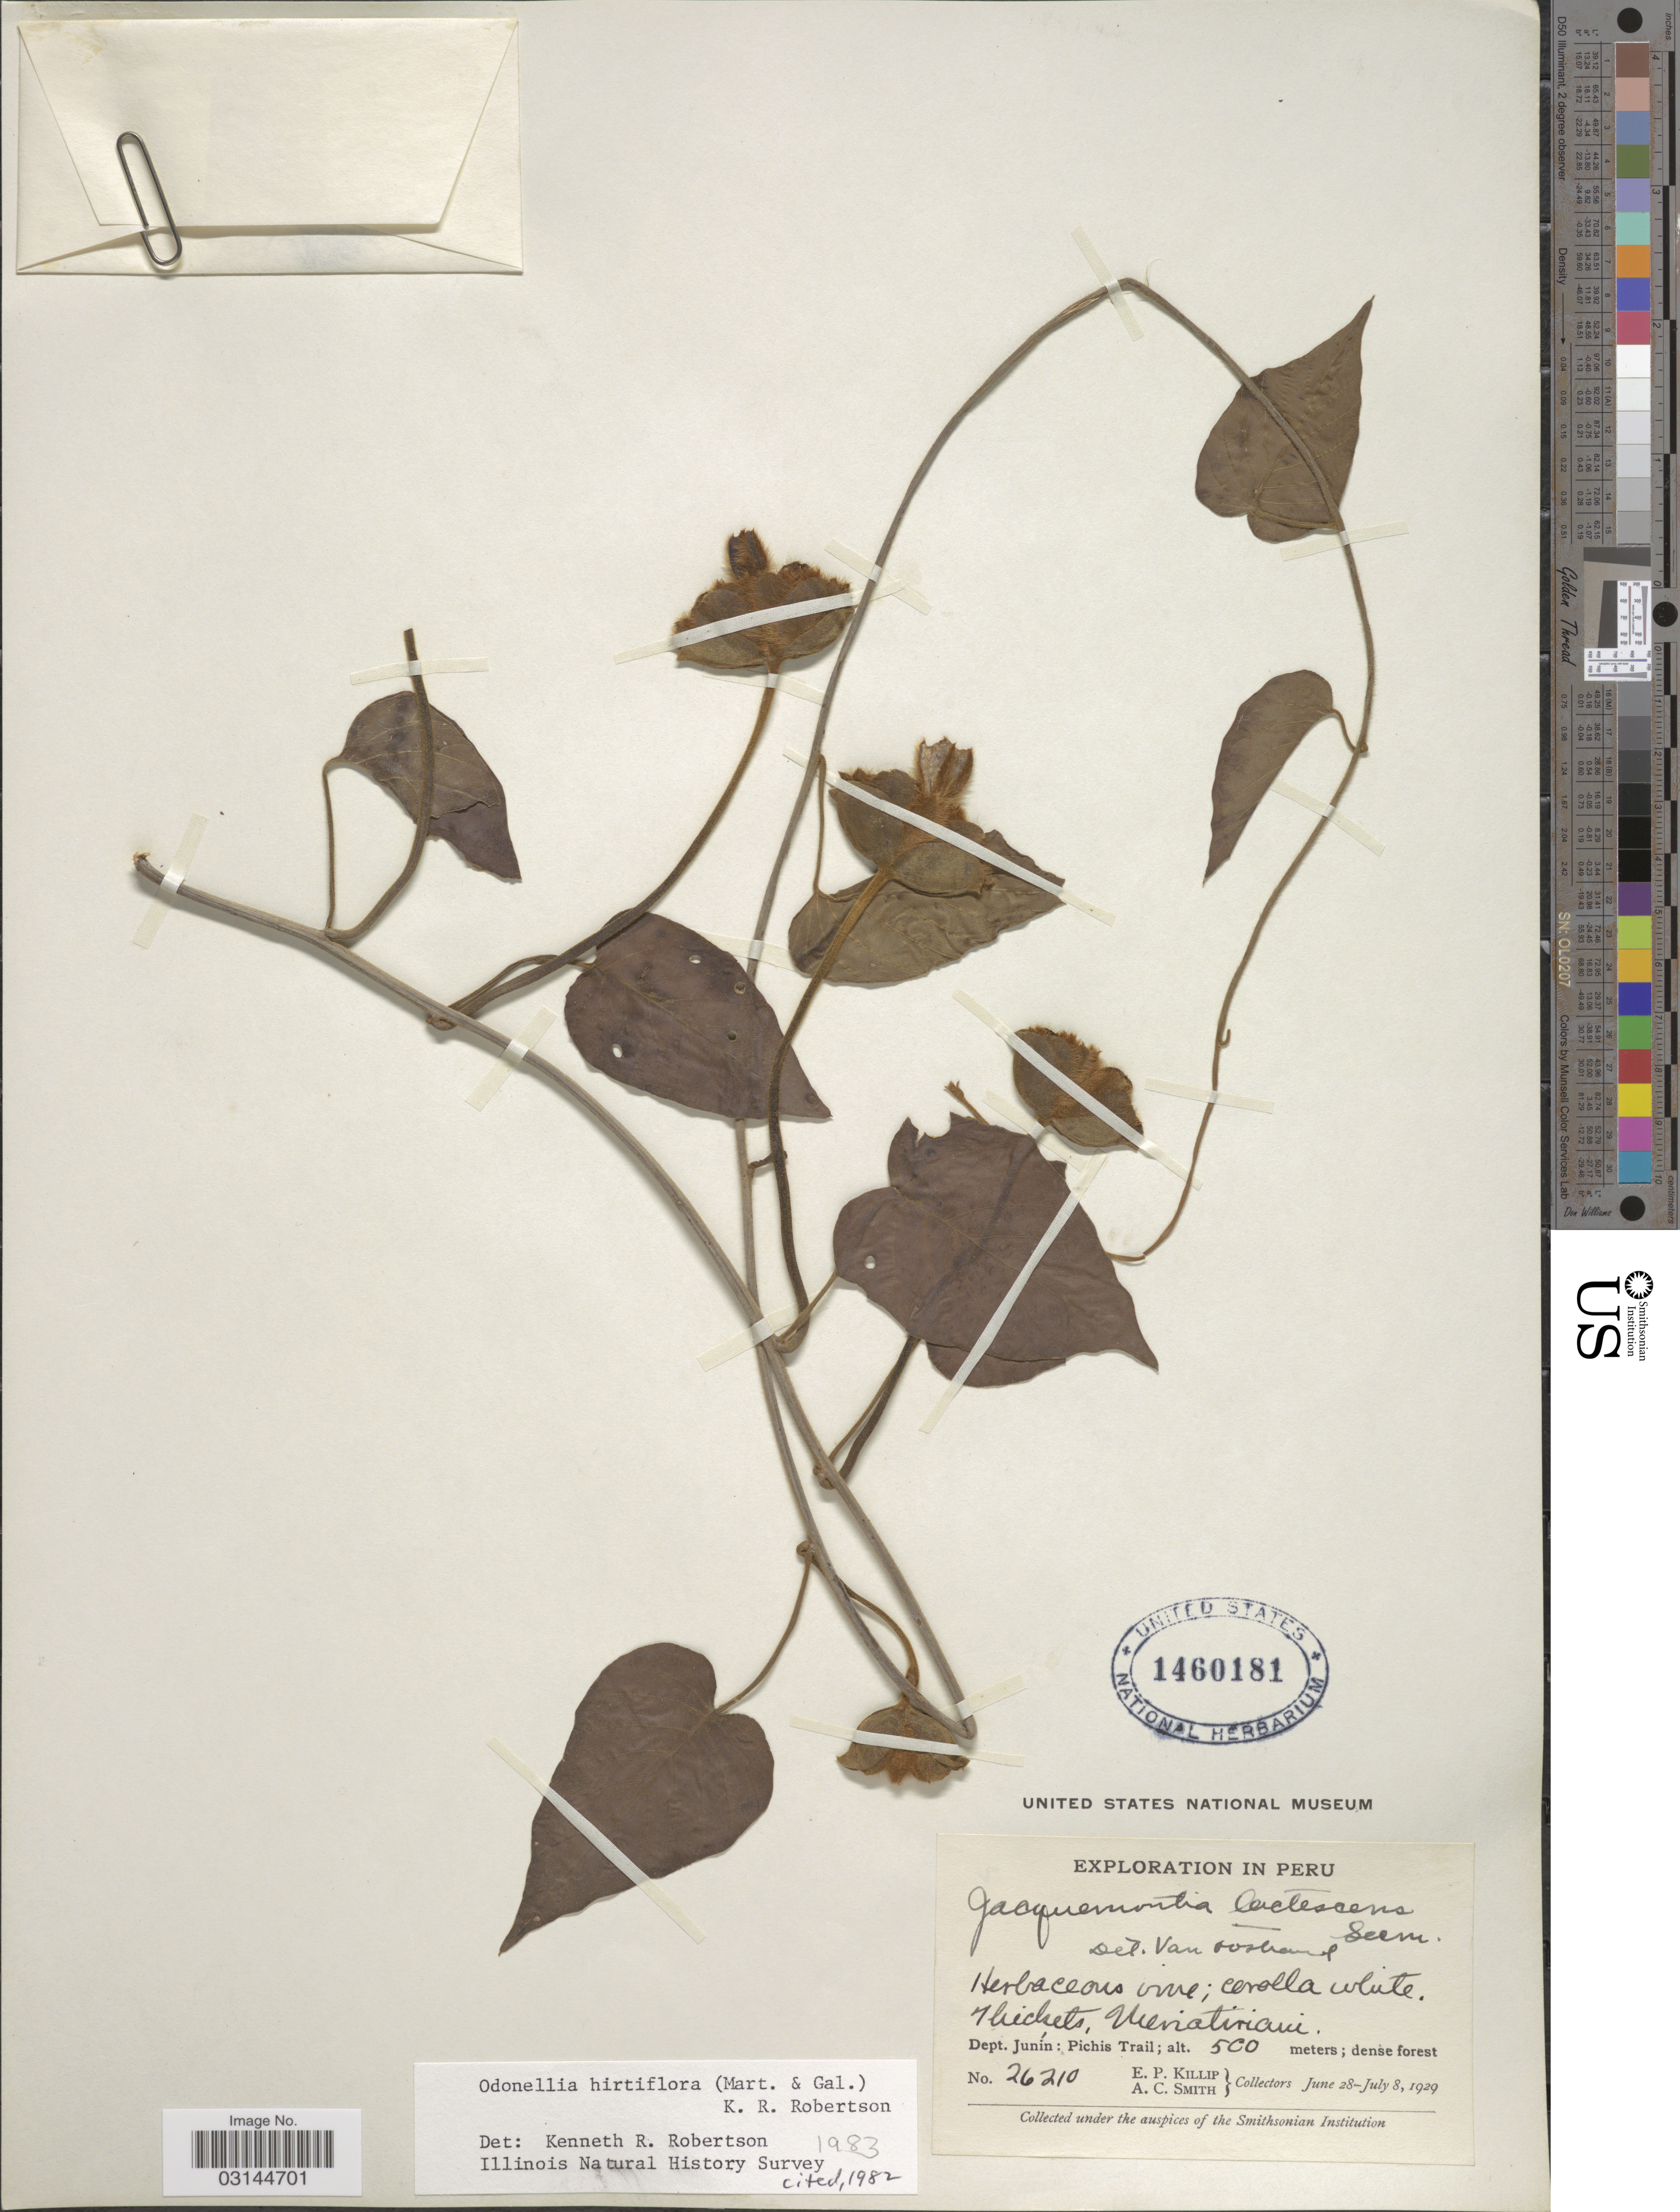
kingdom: Plantae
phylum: Tracheophyta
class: Magnoliopsida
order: Solanales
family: Convolvulaceae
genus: Odonellia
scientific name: Odonellia hirtiflora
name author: (M. Martens & Galeotti) K.R. Robertson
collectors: E. P. Killip & A. C. Smith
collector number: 26210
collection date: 1929-06-28/1929-07-08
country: Peru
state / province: Junín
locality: Meriatiriani. Dept. Junín: Pichis Trail.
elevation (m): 500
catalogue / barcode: US 1460181